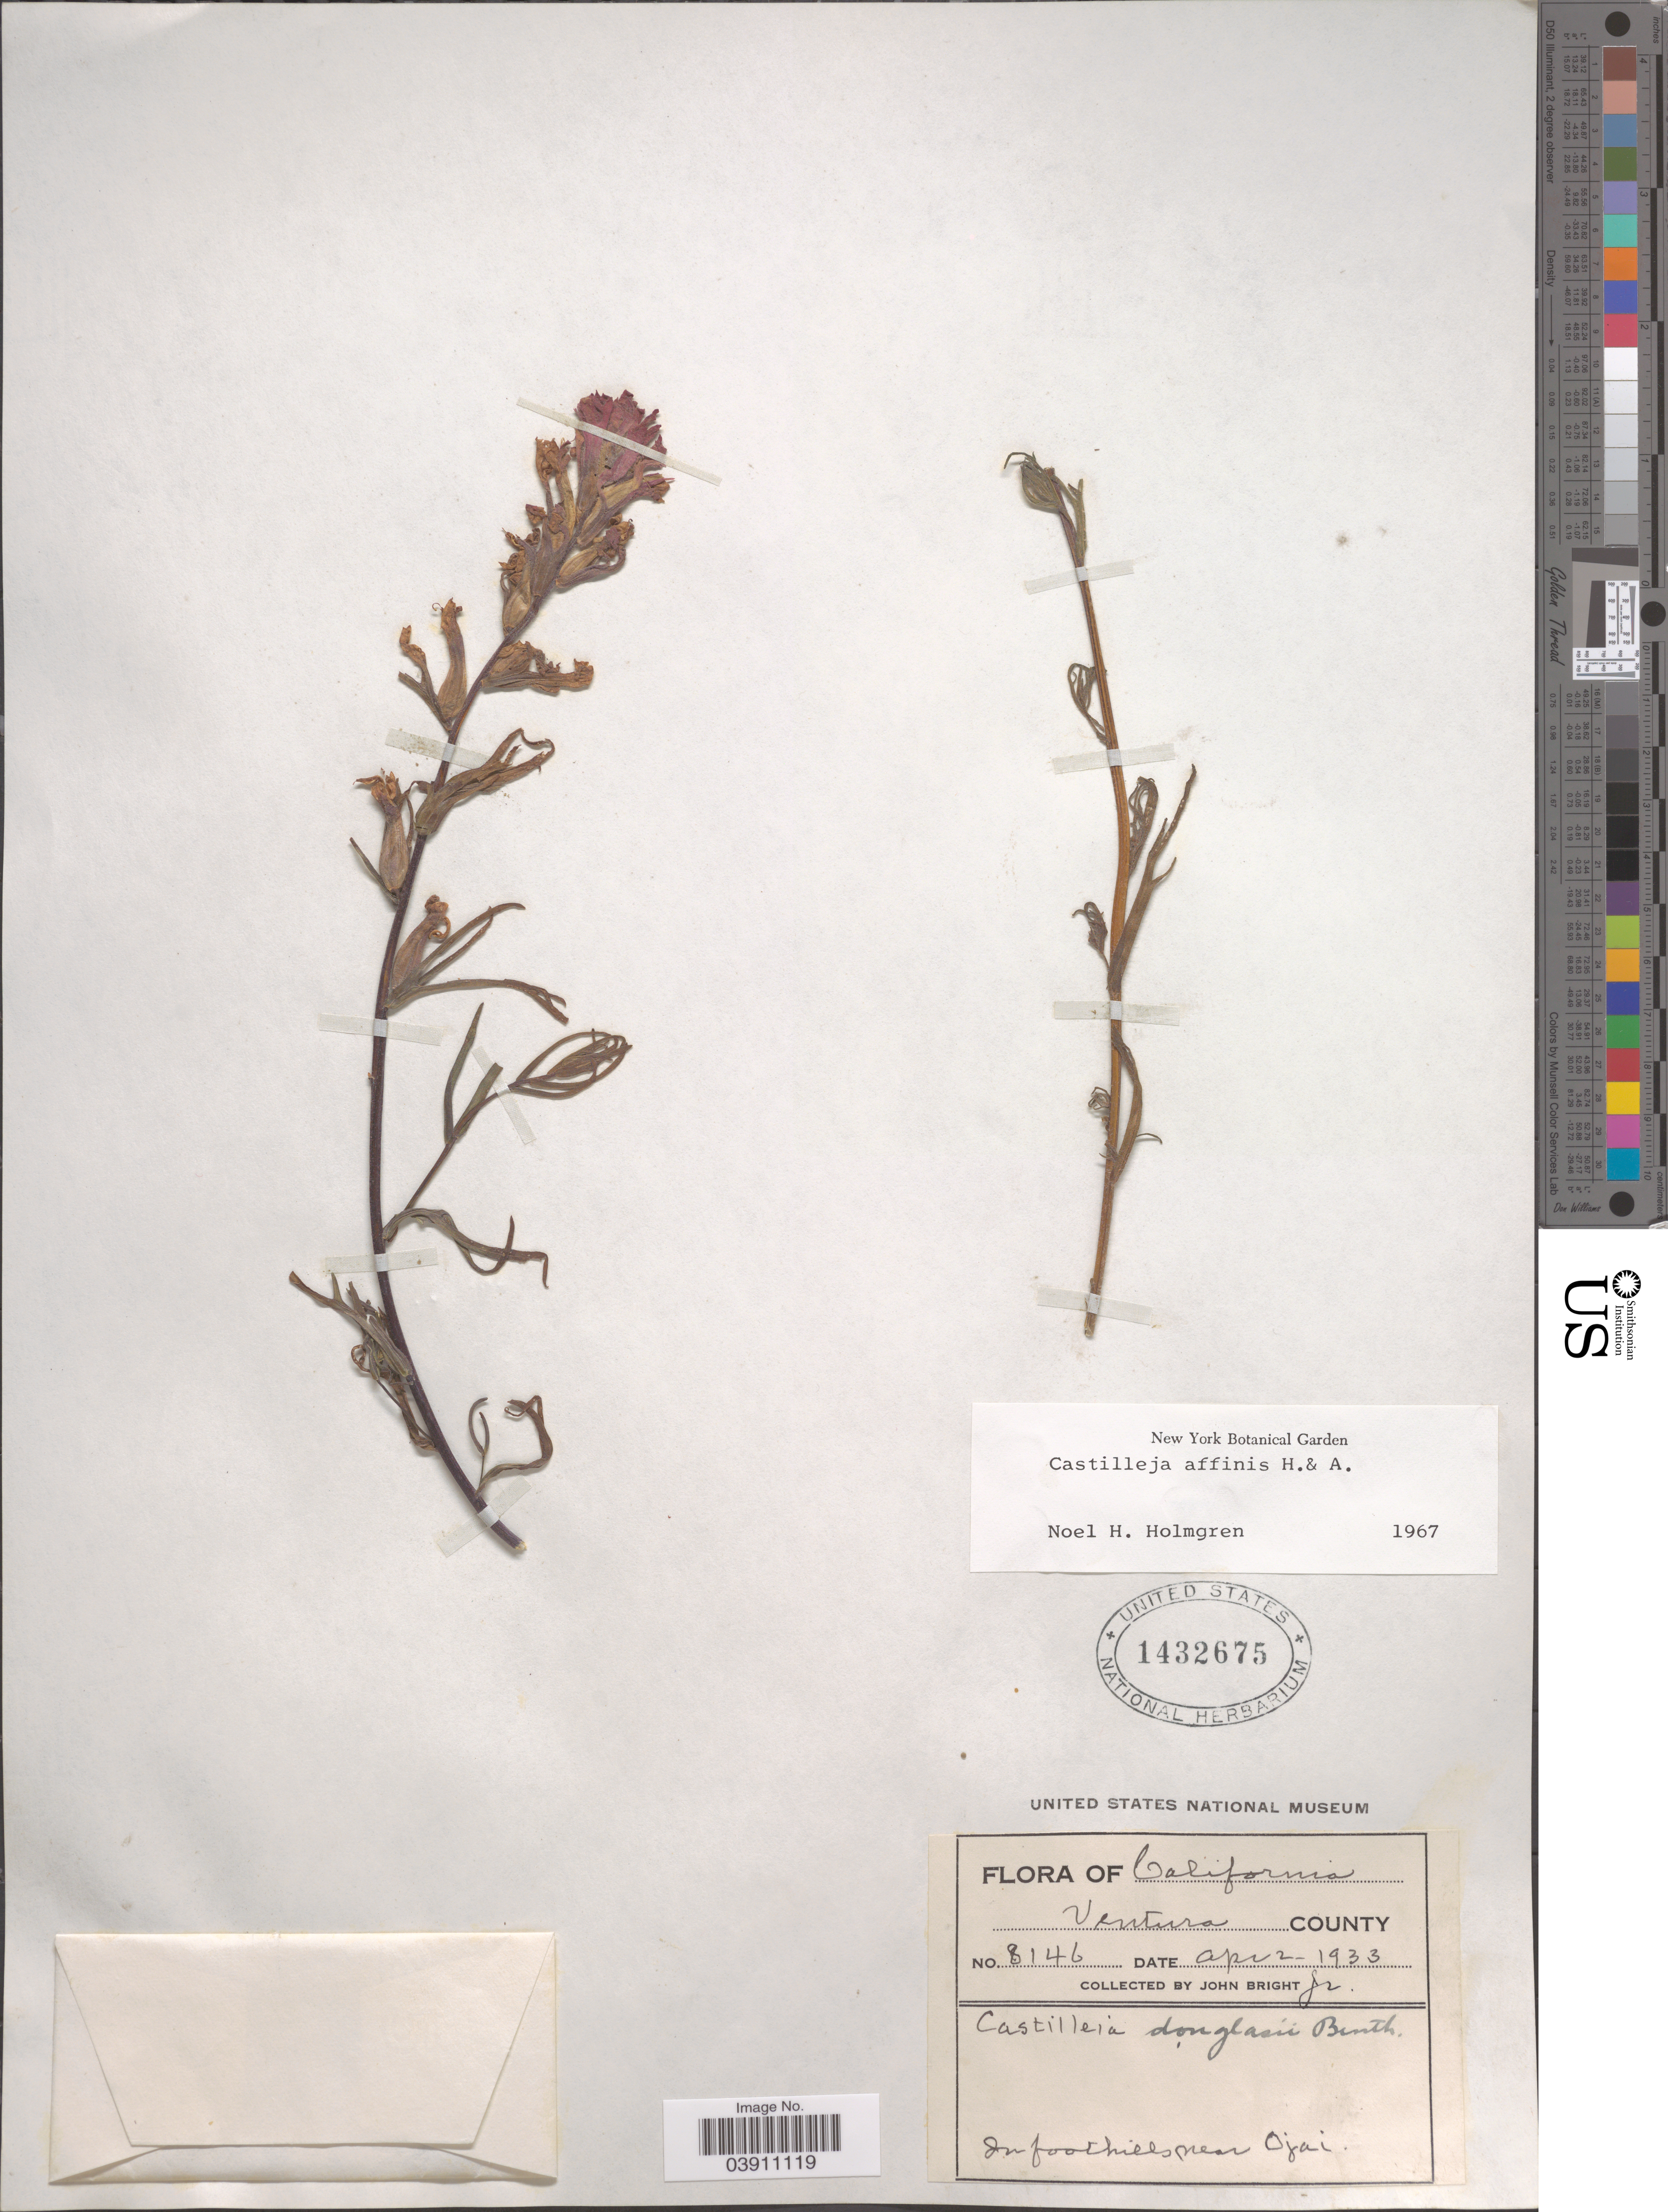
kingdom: Plantae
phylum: Tracheophyta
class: Magnoliopsida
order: Lamiales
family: Orobanchaceae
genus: Castilleja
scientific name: Castilleja affinis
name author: Hook. & Arn.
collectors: J. Bright Jr.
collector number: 8146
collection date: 1933-04-02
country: United States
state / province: California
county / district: Ventura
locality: Ventura County. In foothills near Ojai.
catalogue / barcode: US 1432675